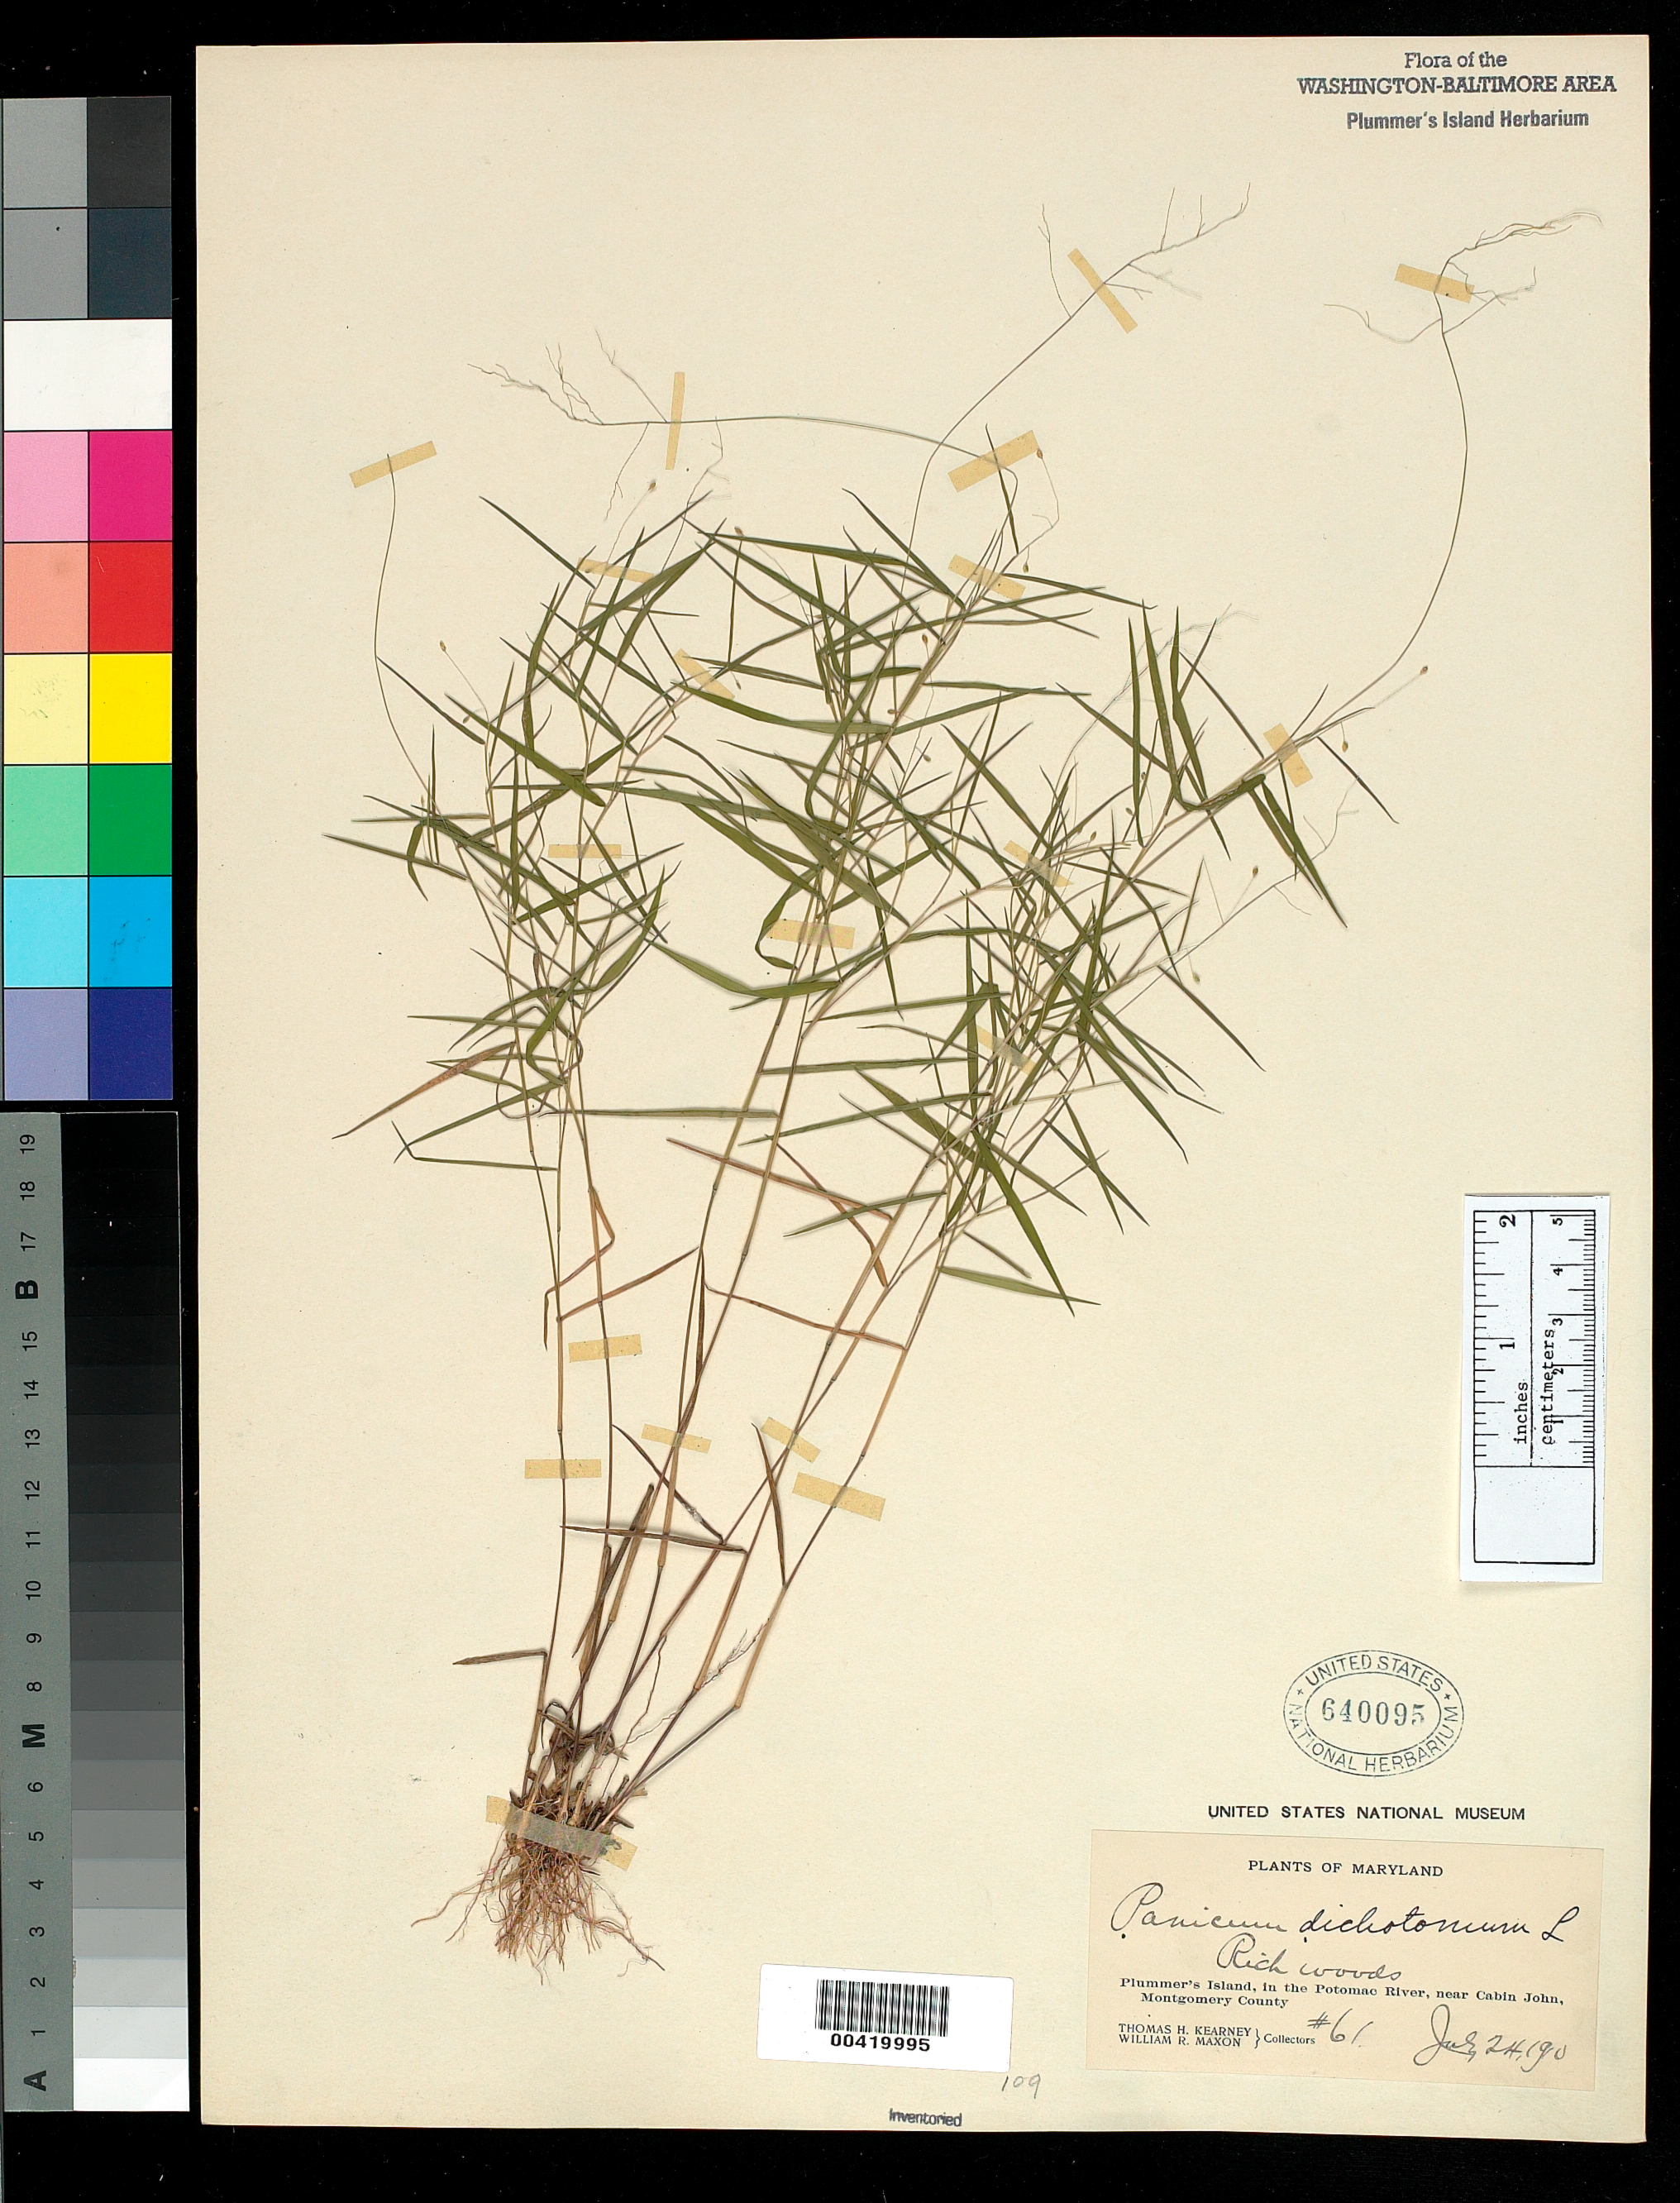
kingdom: Plantae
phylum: Tracheophyta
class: Liliopsida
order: Poales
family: Poaceae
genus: Dichanthelium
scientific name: Dichanthelium dichotomum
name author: (L.) Gould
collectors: T. H. Kearney & W. R. Maxon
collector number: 61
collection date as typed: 24 Jul 1910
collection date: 1910-07-24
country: United States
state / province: Maryland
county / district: Montgomery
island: Plummers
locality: Plummer's Island C. & O. Canal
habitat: Rich woods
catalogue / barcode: US 640095